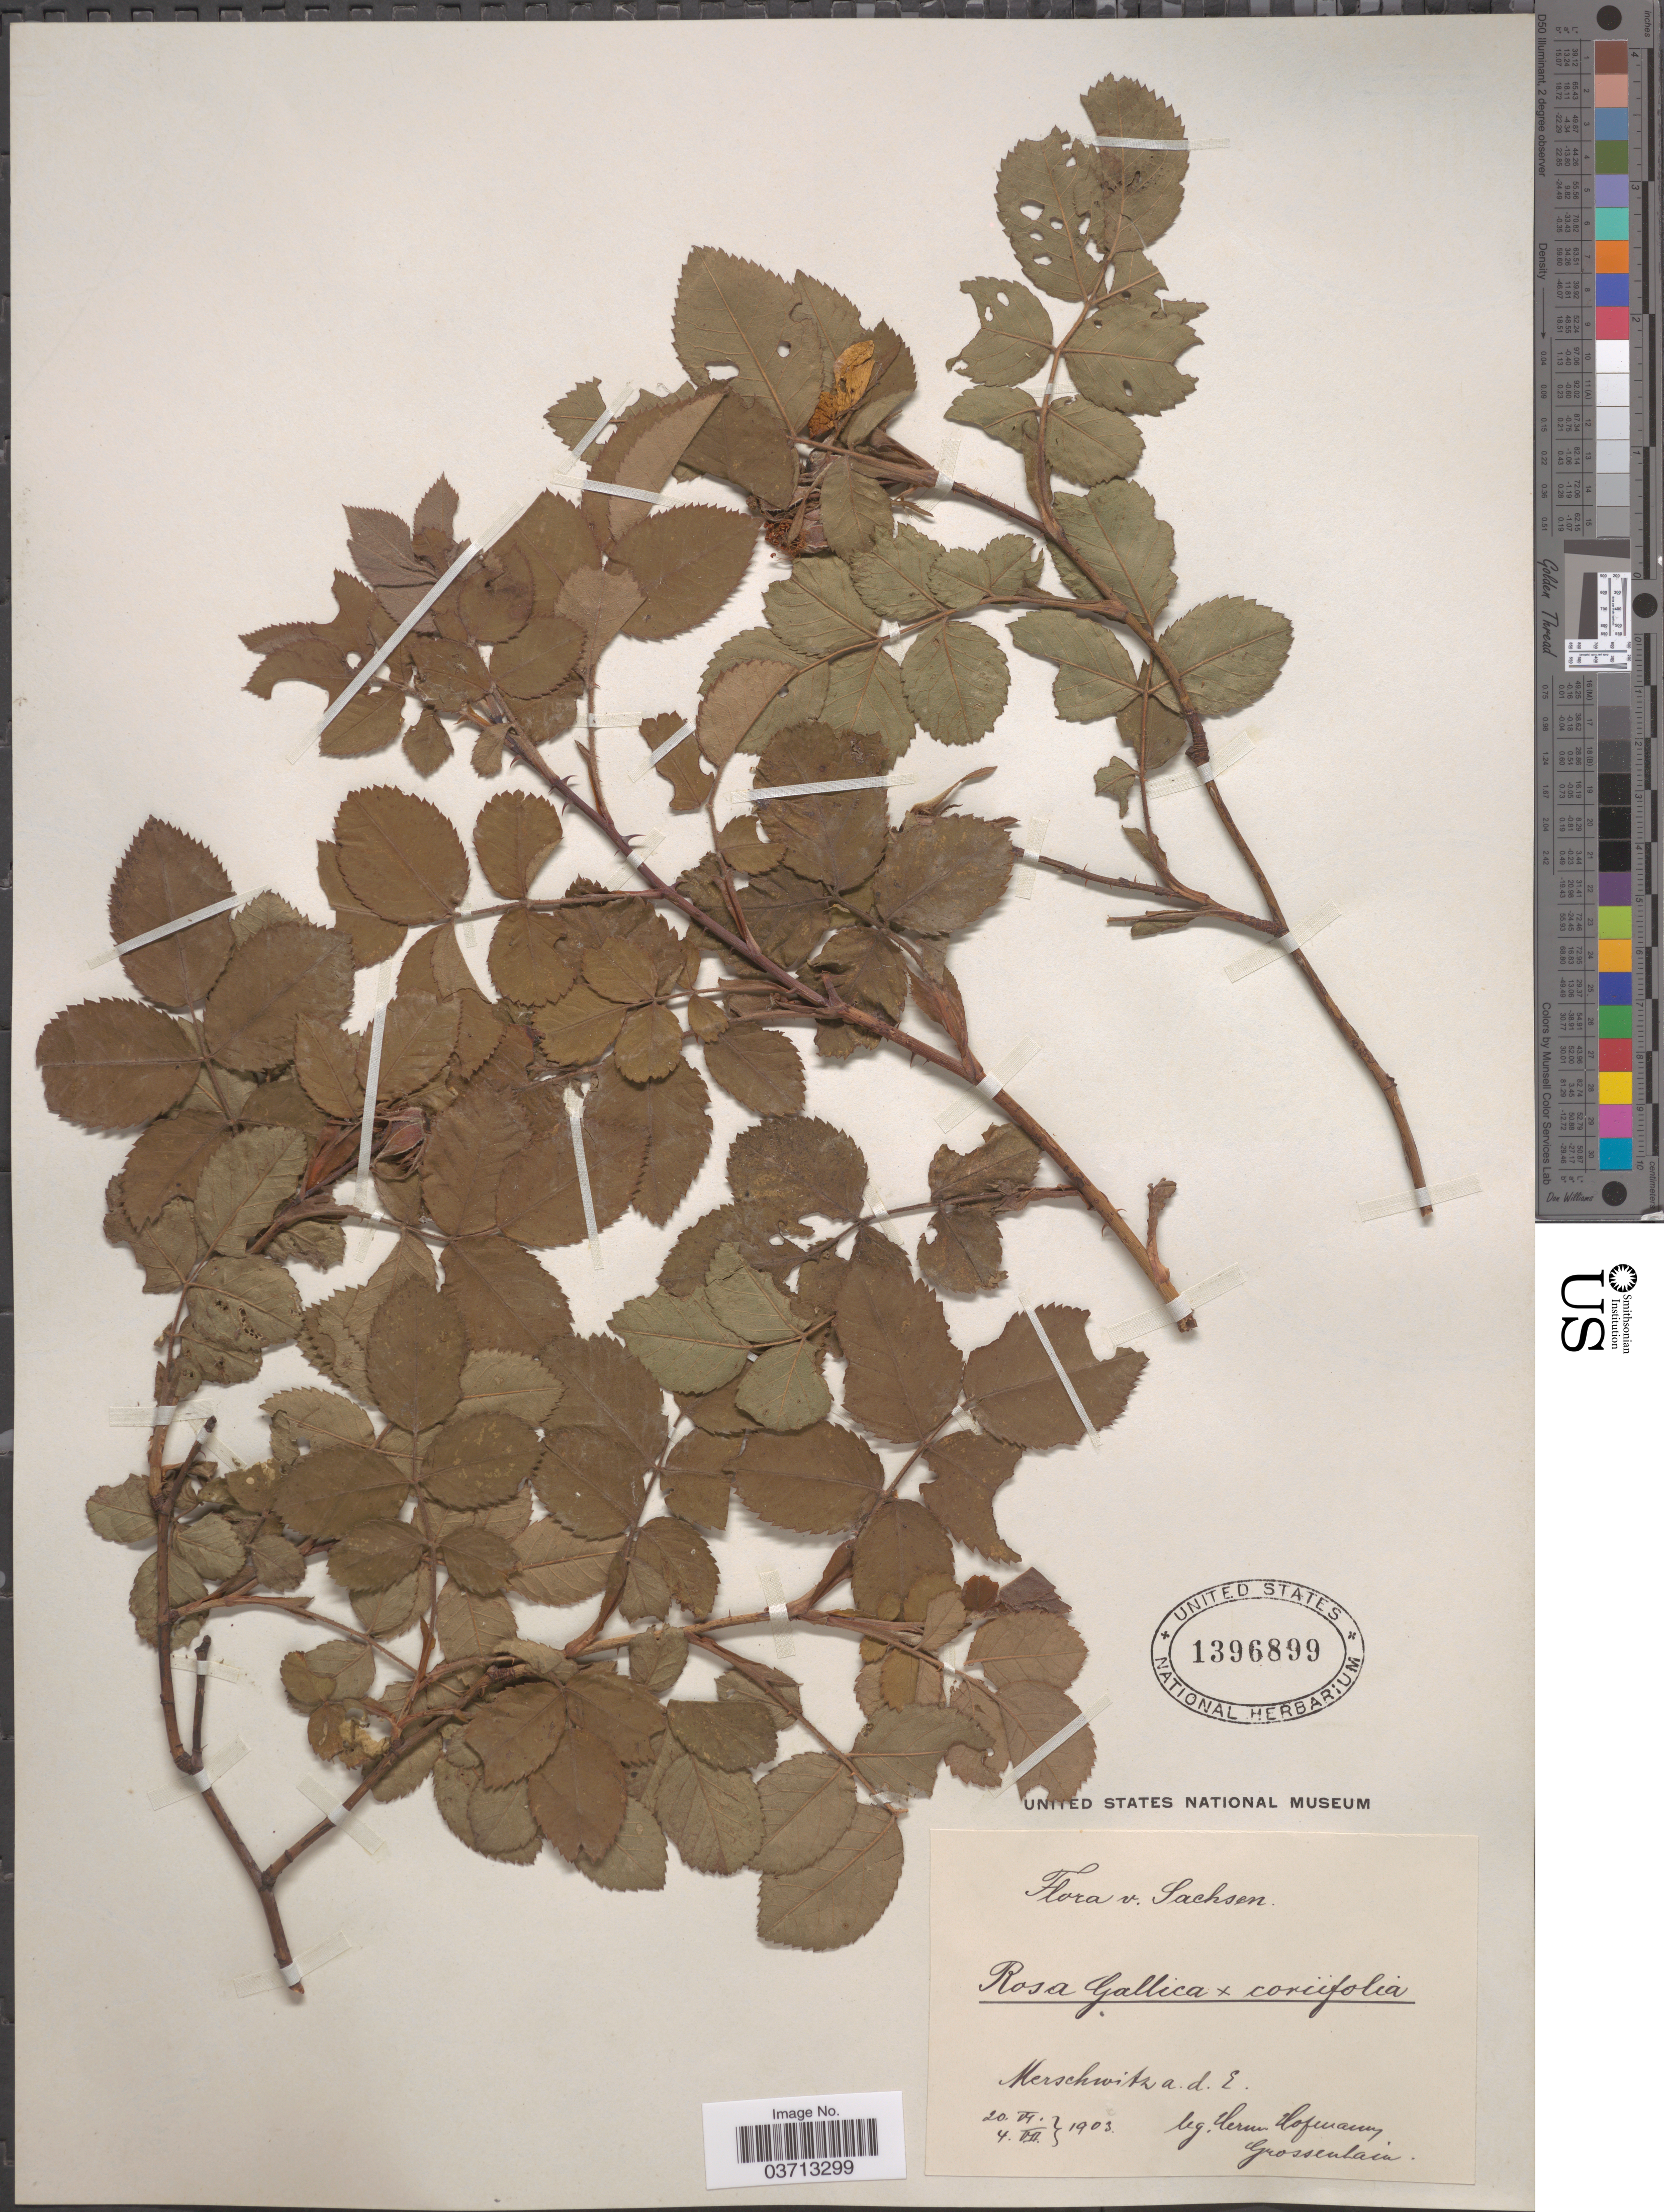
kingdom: Plantae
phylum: Tracheophyta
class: Magnoliopsida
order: Rosales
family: Rosaceae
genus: Rosa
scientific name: Rosa gallica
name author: L.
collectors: H. Hofmann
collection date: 1903-06-20/1903-07-04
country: Germany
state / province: Sachsen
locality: Merschwitz a.d.E.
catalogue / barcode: US 1396899